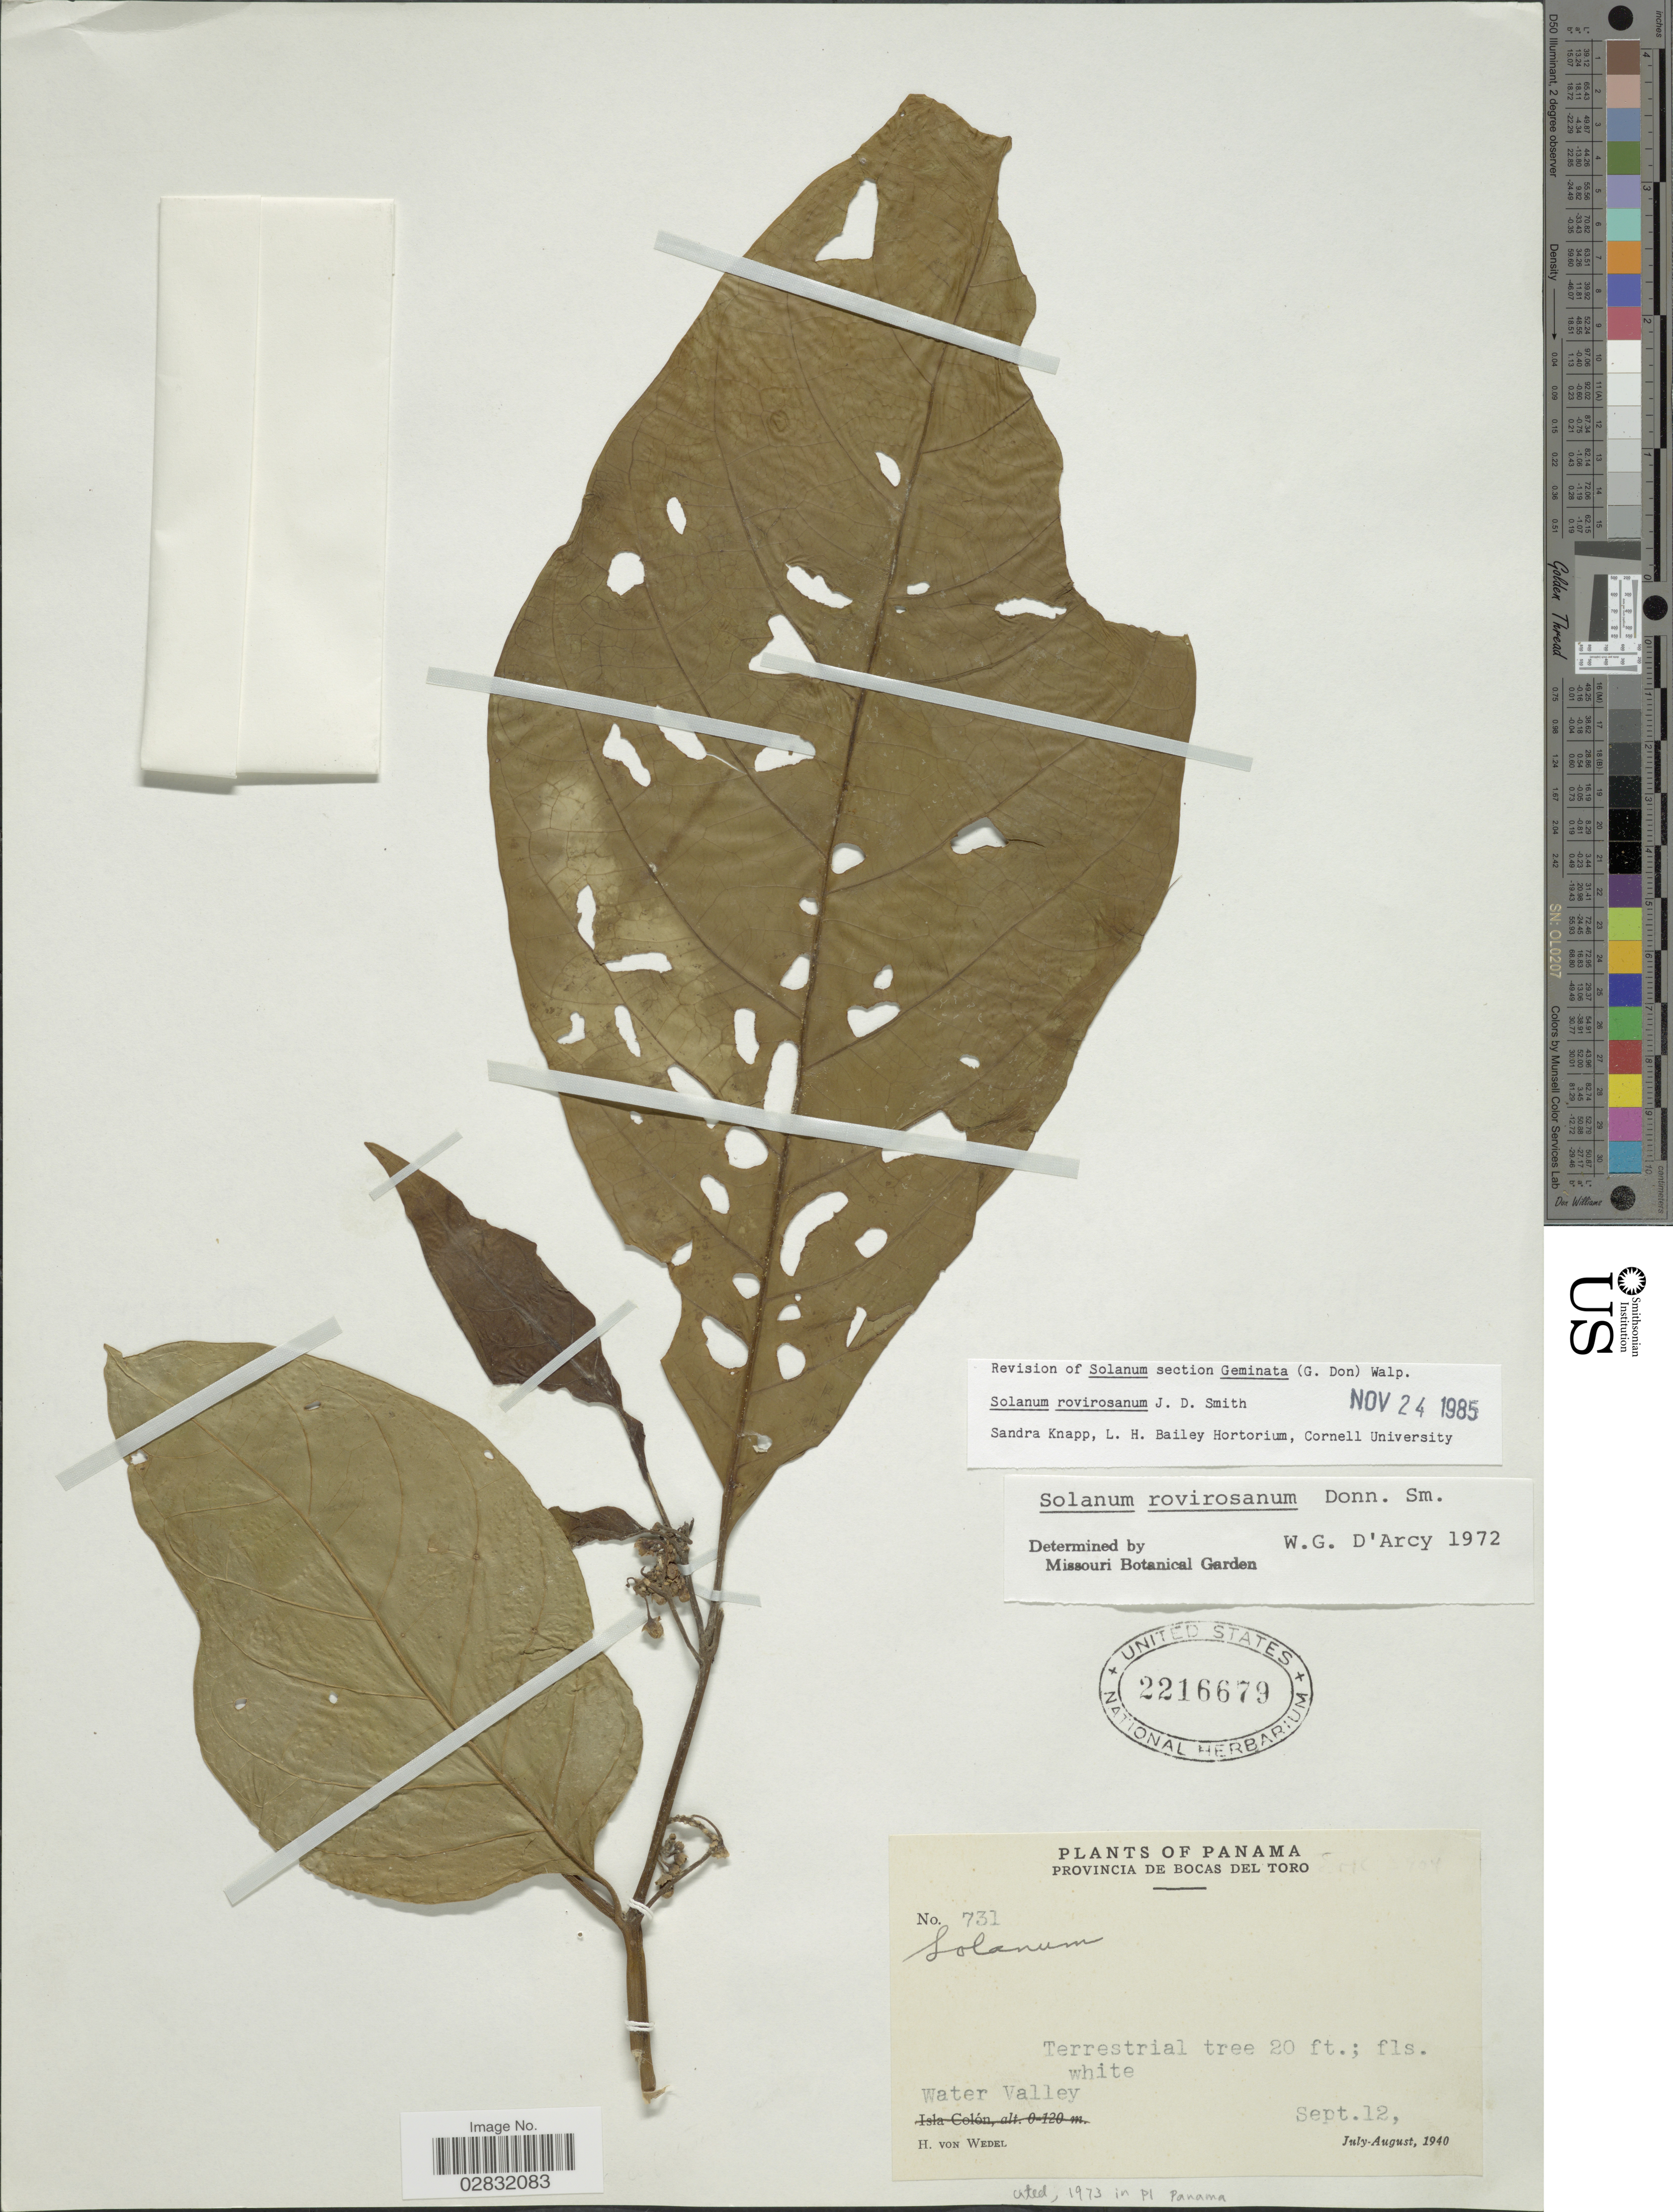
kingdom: Plantae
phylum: Tracheophyta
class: Magnoliopsida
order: Solanales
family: Solanaceae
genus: Solanum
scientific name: Solanum rovirosanum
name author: Donn. Sm.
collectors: H. von Wedel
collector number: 731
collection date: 1940-09-12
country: Panama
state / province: Bocas del Toro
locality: Province De Bocas Del Toro, Water Valley.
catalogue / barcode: US 2216679